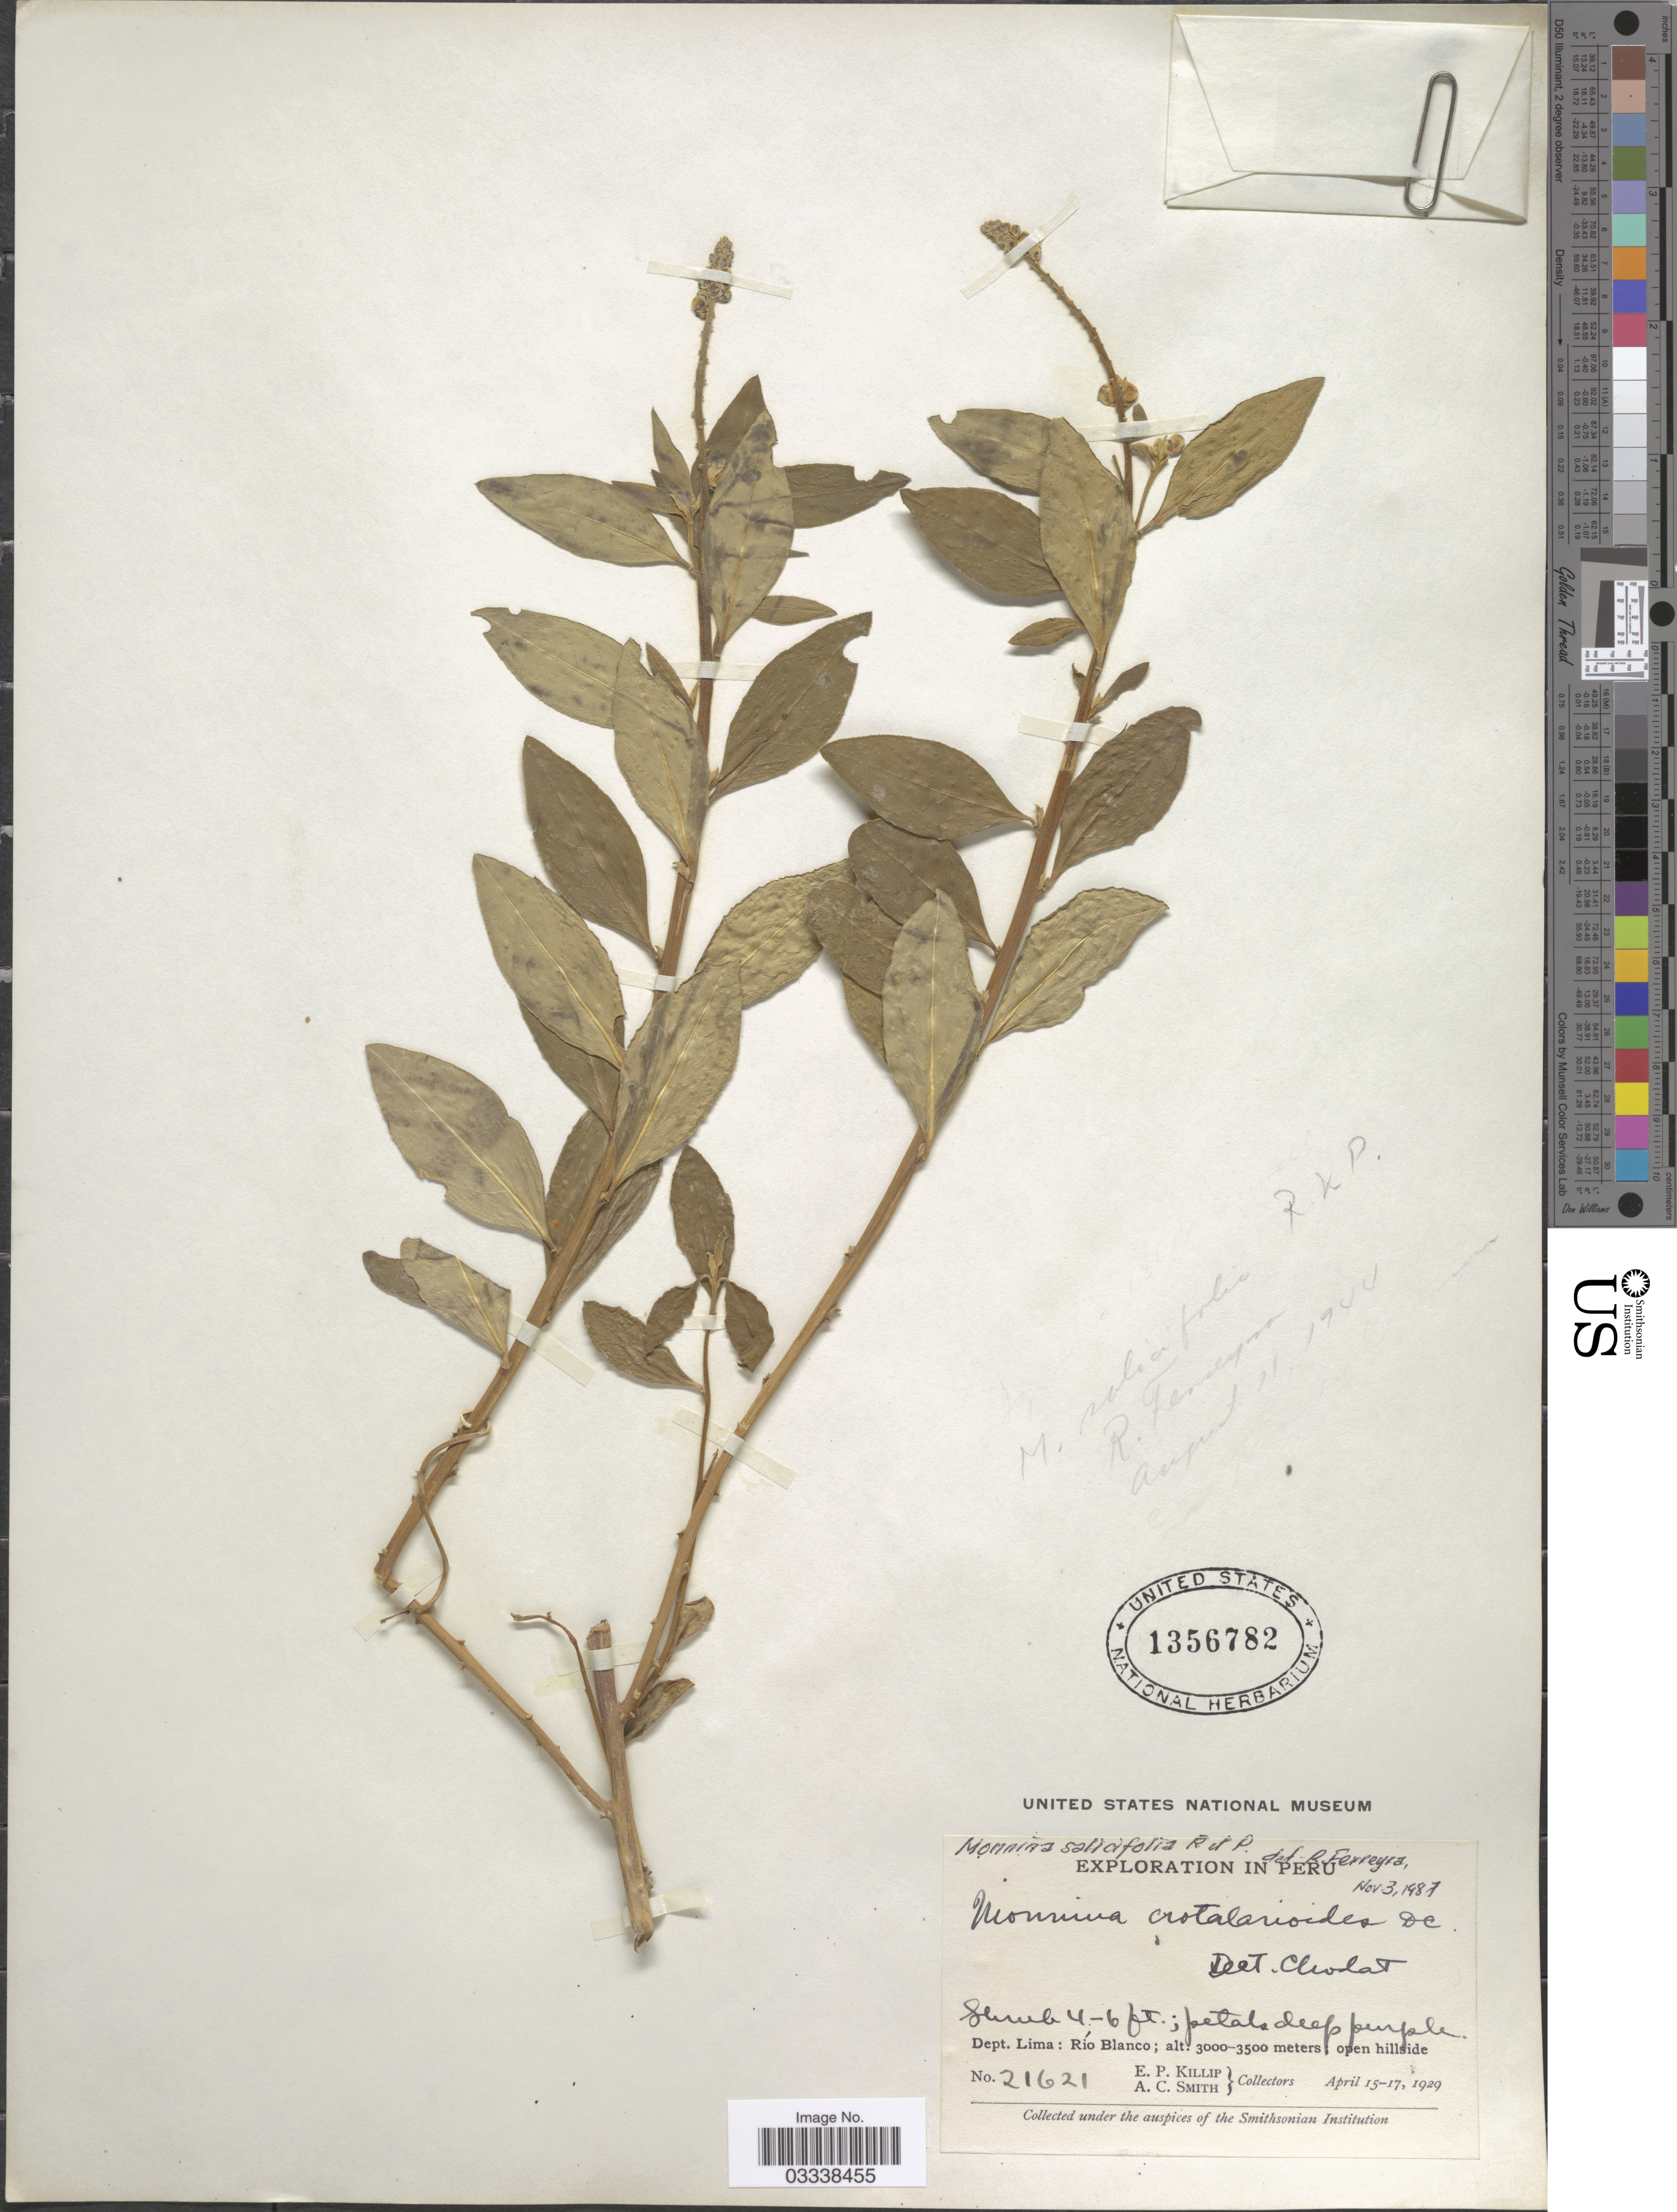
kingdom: Plantae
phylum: Tracheophyta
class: Magnoliopsida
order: Fabales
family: Polygalaceae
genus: Monnina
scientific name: Monnina salicifolia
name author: Ruiz & Pav.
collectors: E. P. Killip & A. C. Smith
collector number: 21621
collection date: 1929-04-15/1929-04-17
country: Peru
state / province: Lima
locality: Dept. Lima: Río Blanco.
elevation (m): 3000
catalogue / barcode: US 1356782